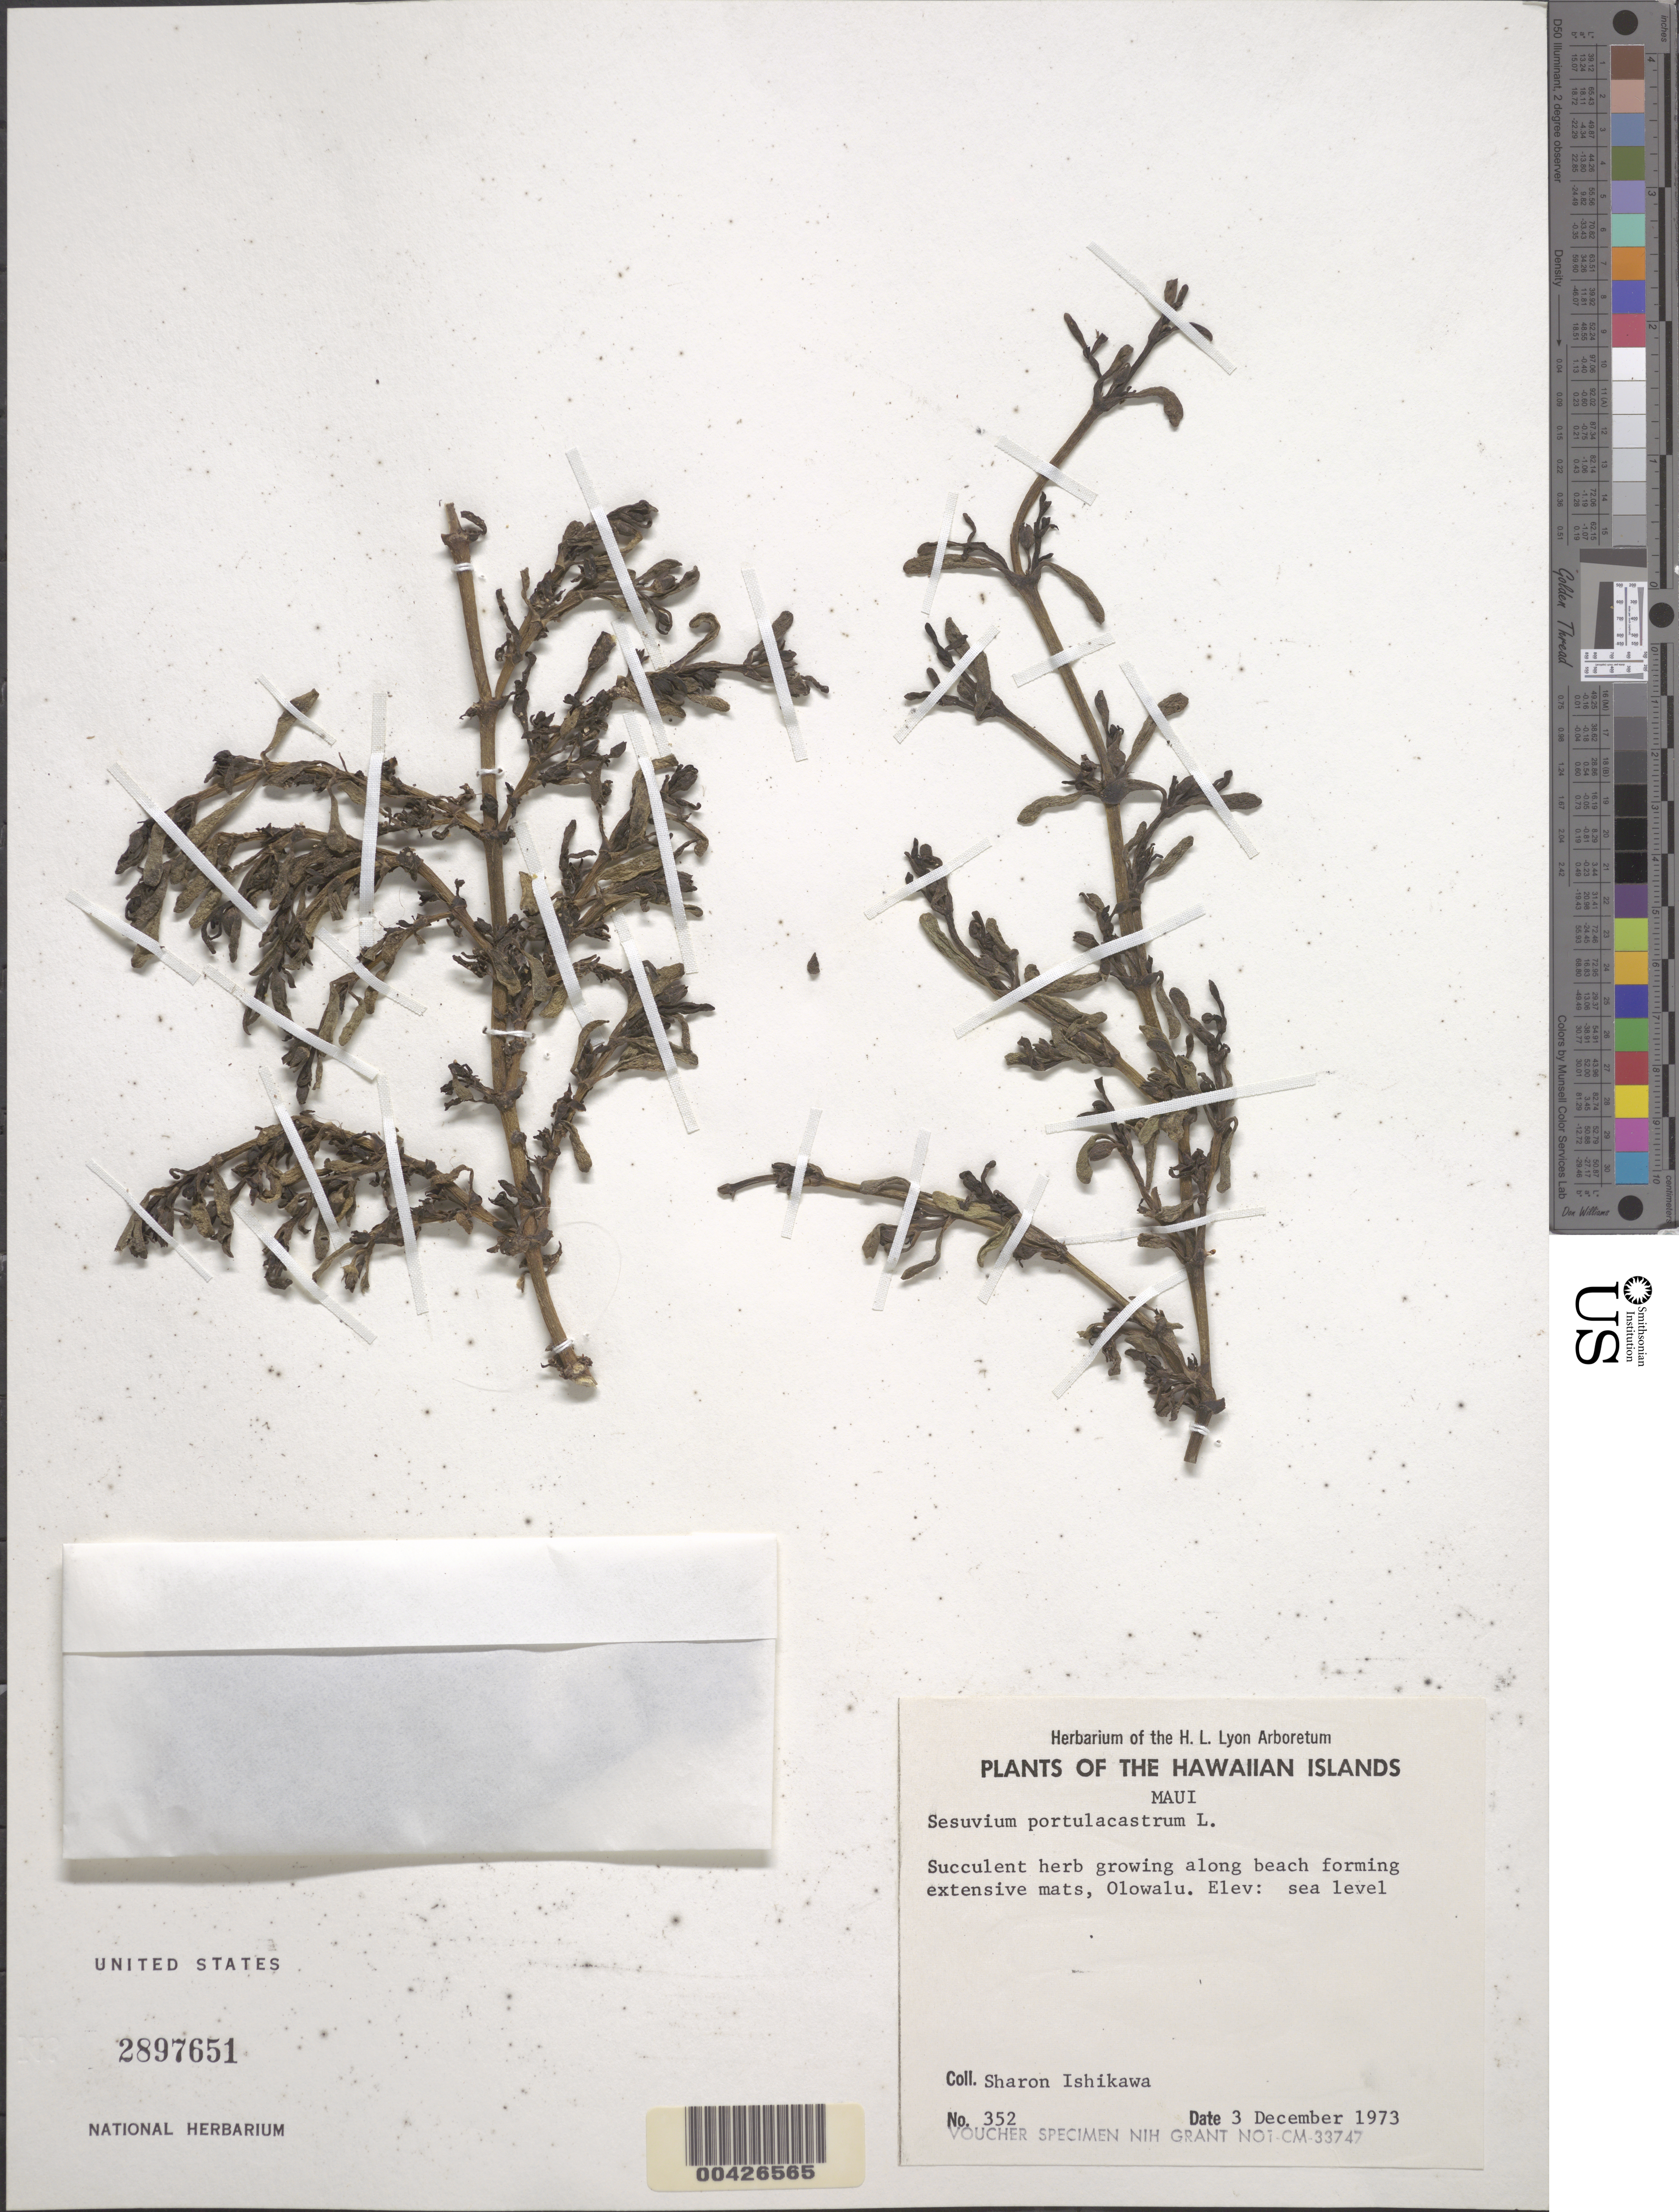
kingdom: Plantae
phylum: Tracheophyta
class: Magnoliopsida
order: Caryophyllales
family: Aizoaceae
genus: Sesuvium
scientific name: Sesuvium portulacastrum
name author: (L.) L.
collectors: S. S. Ishikawa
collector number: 352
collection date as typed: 3 Dec 1973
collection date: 1973-12-03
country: United States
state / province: Hawaii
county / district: Maui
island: Maui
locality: Olowalu, sea level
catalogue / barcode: US 2897651